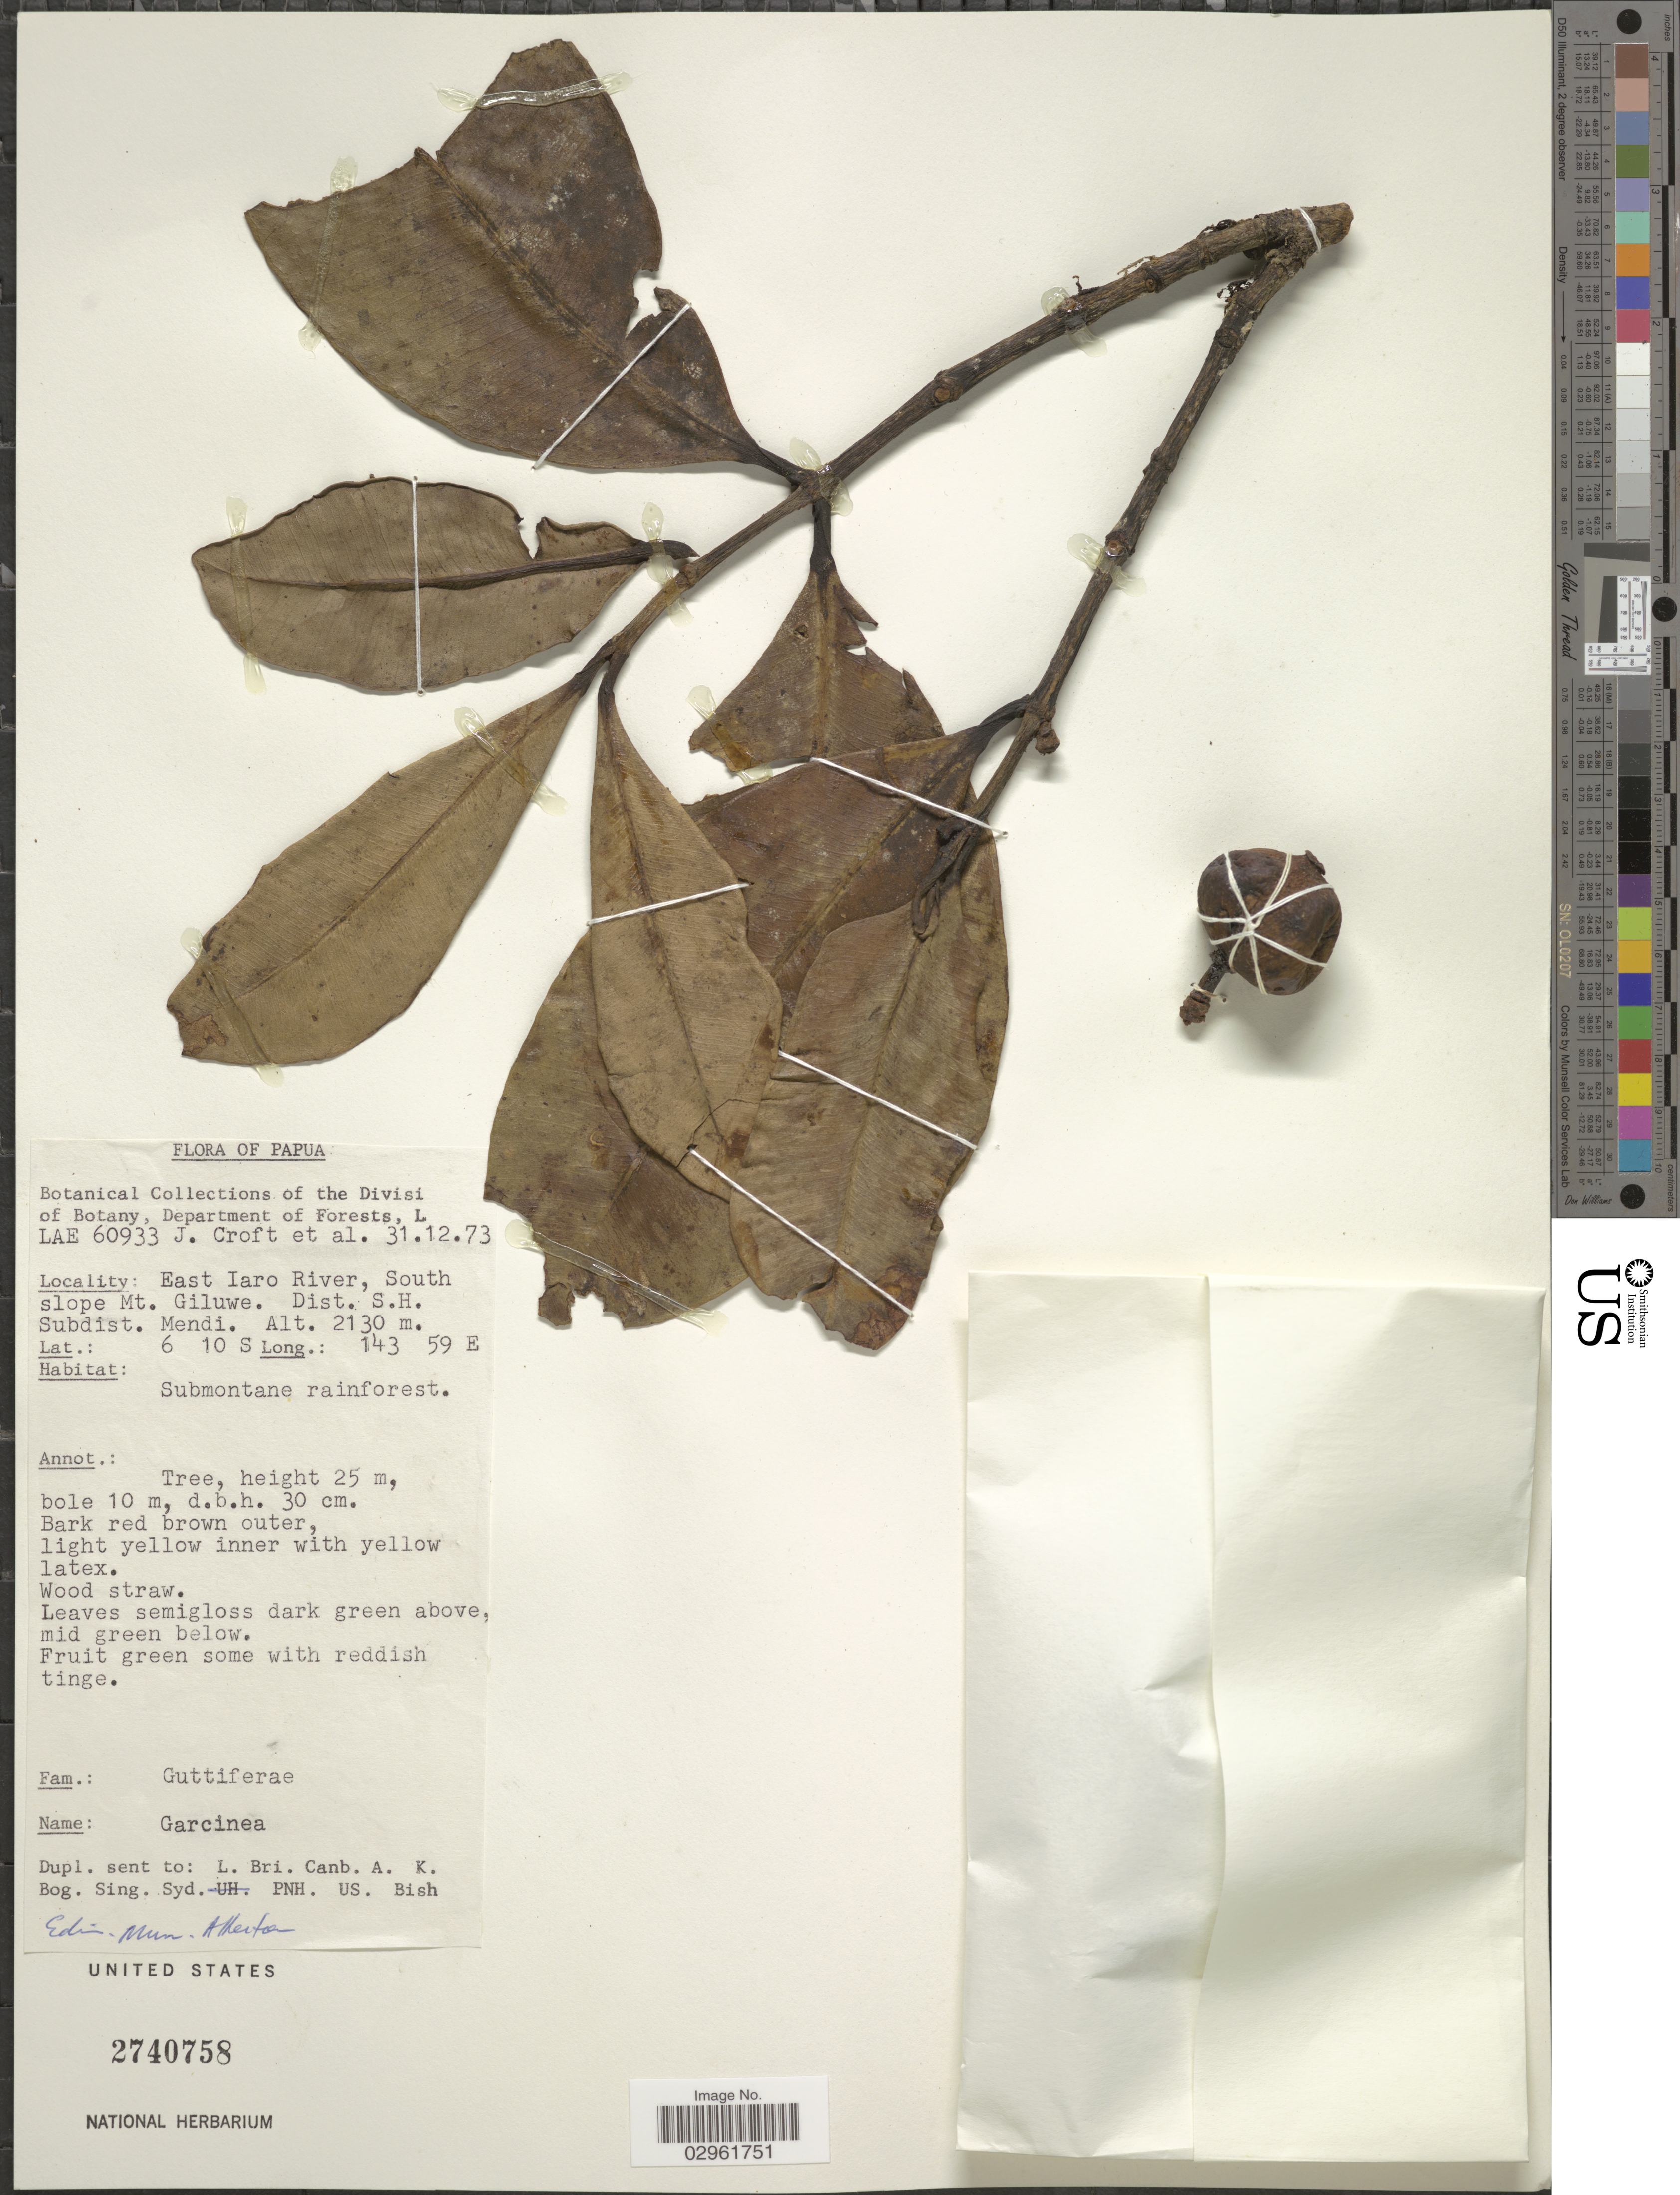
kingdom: Plantae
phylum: Tracheophyta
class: Magnoliopsida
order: Malpighiales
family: Clusiaceae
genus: Garcinia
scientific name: Garcinia sp.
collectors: J. Croft & et al.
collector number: LAE 60933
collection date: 1973-12-31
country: Papua New Guinea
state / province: Southern Highlands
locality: East Iaro River, South slope Mt. Giluwe. Dist. S.H. Subdist. Mendi.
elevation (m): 2130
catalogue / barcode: US 2740758